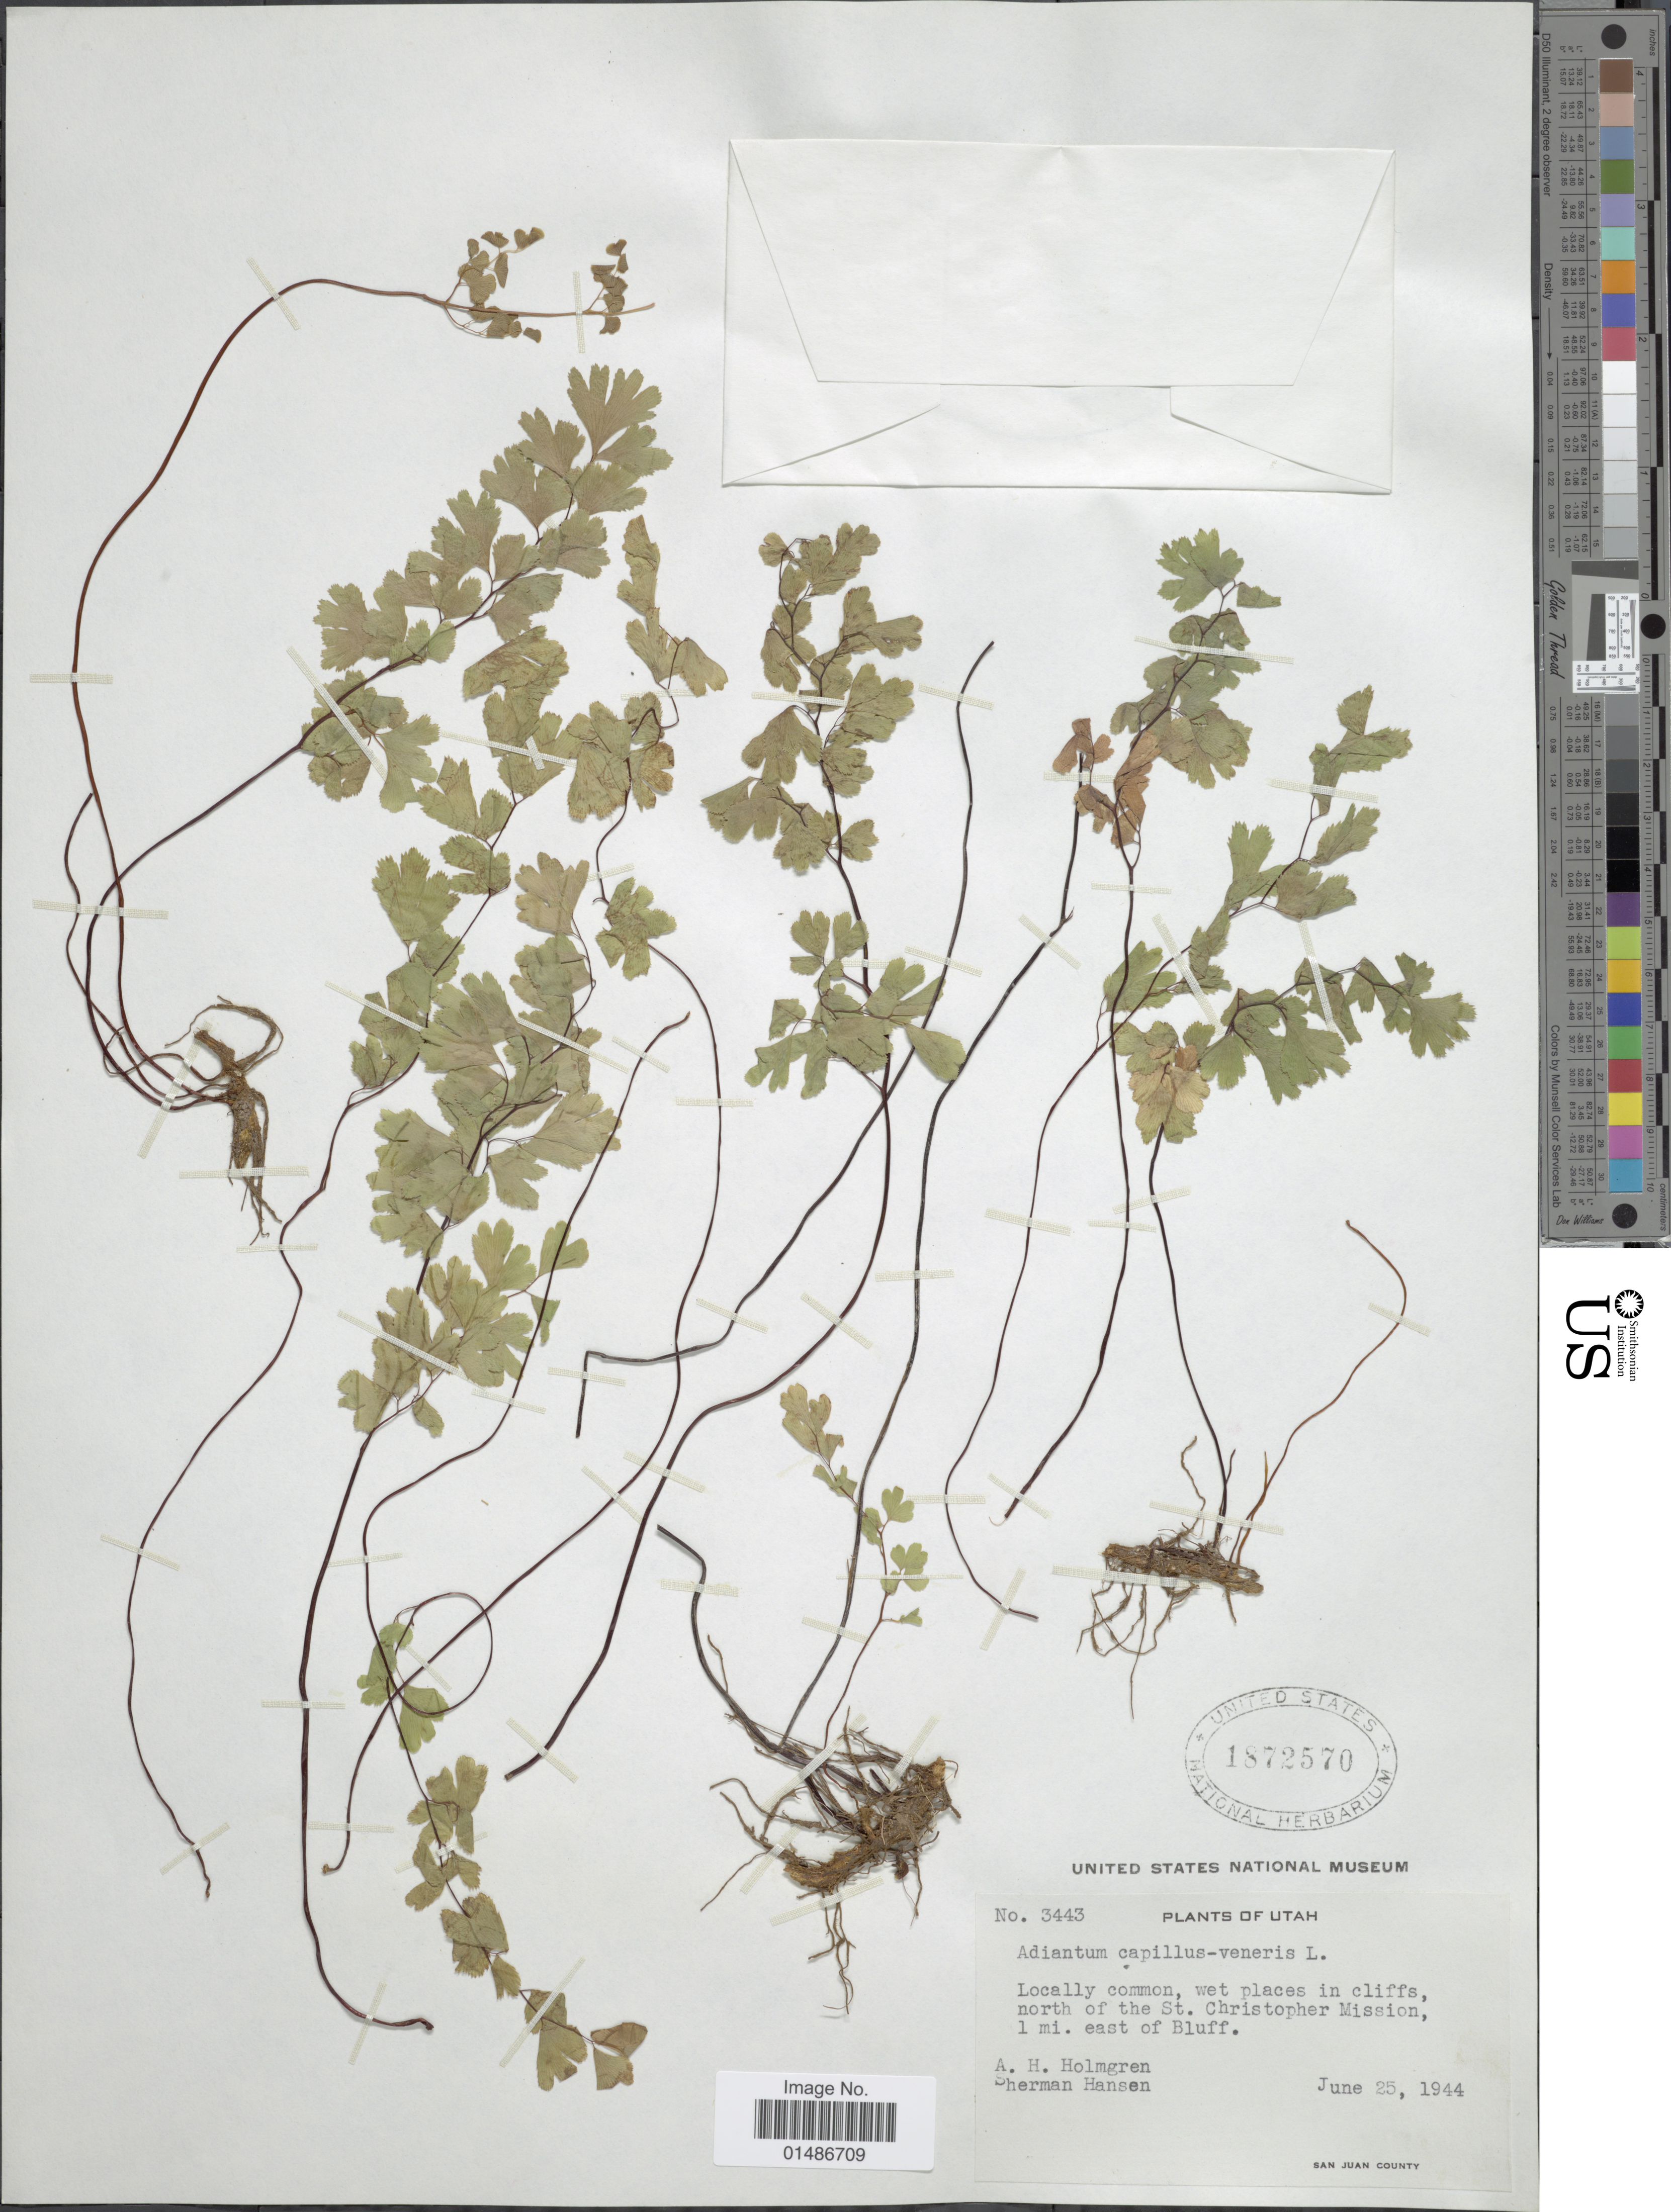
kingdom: Plantae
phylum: Tracheophyta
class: Polypodiopsida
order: Polypodiales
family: Pteridaceae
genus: Adiantum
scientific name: Adiantum capillus-veneris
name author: L.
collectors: A. H. Holmgren & S. Hansen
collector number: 3443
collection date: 1944-06-25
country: United States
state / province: Utah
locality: North of the St. Christopher Mission, 1 mi. east of Bluff. San Juan County.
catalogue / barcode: US 1872570